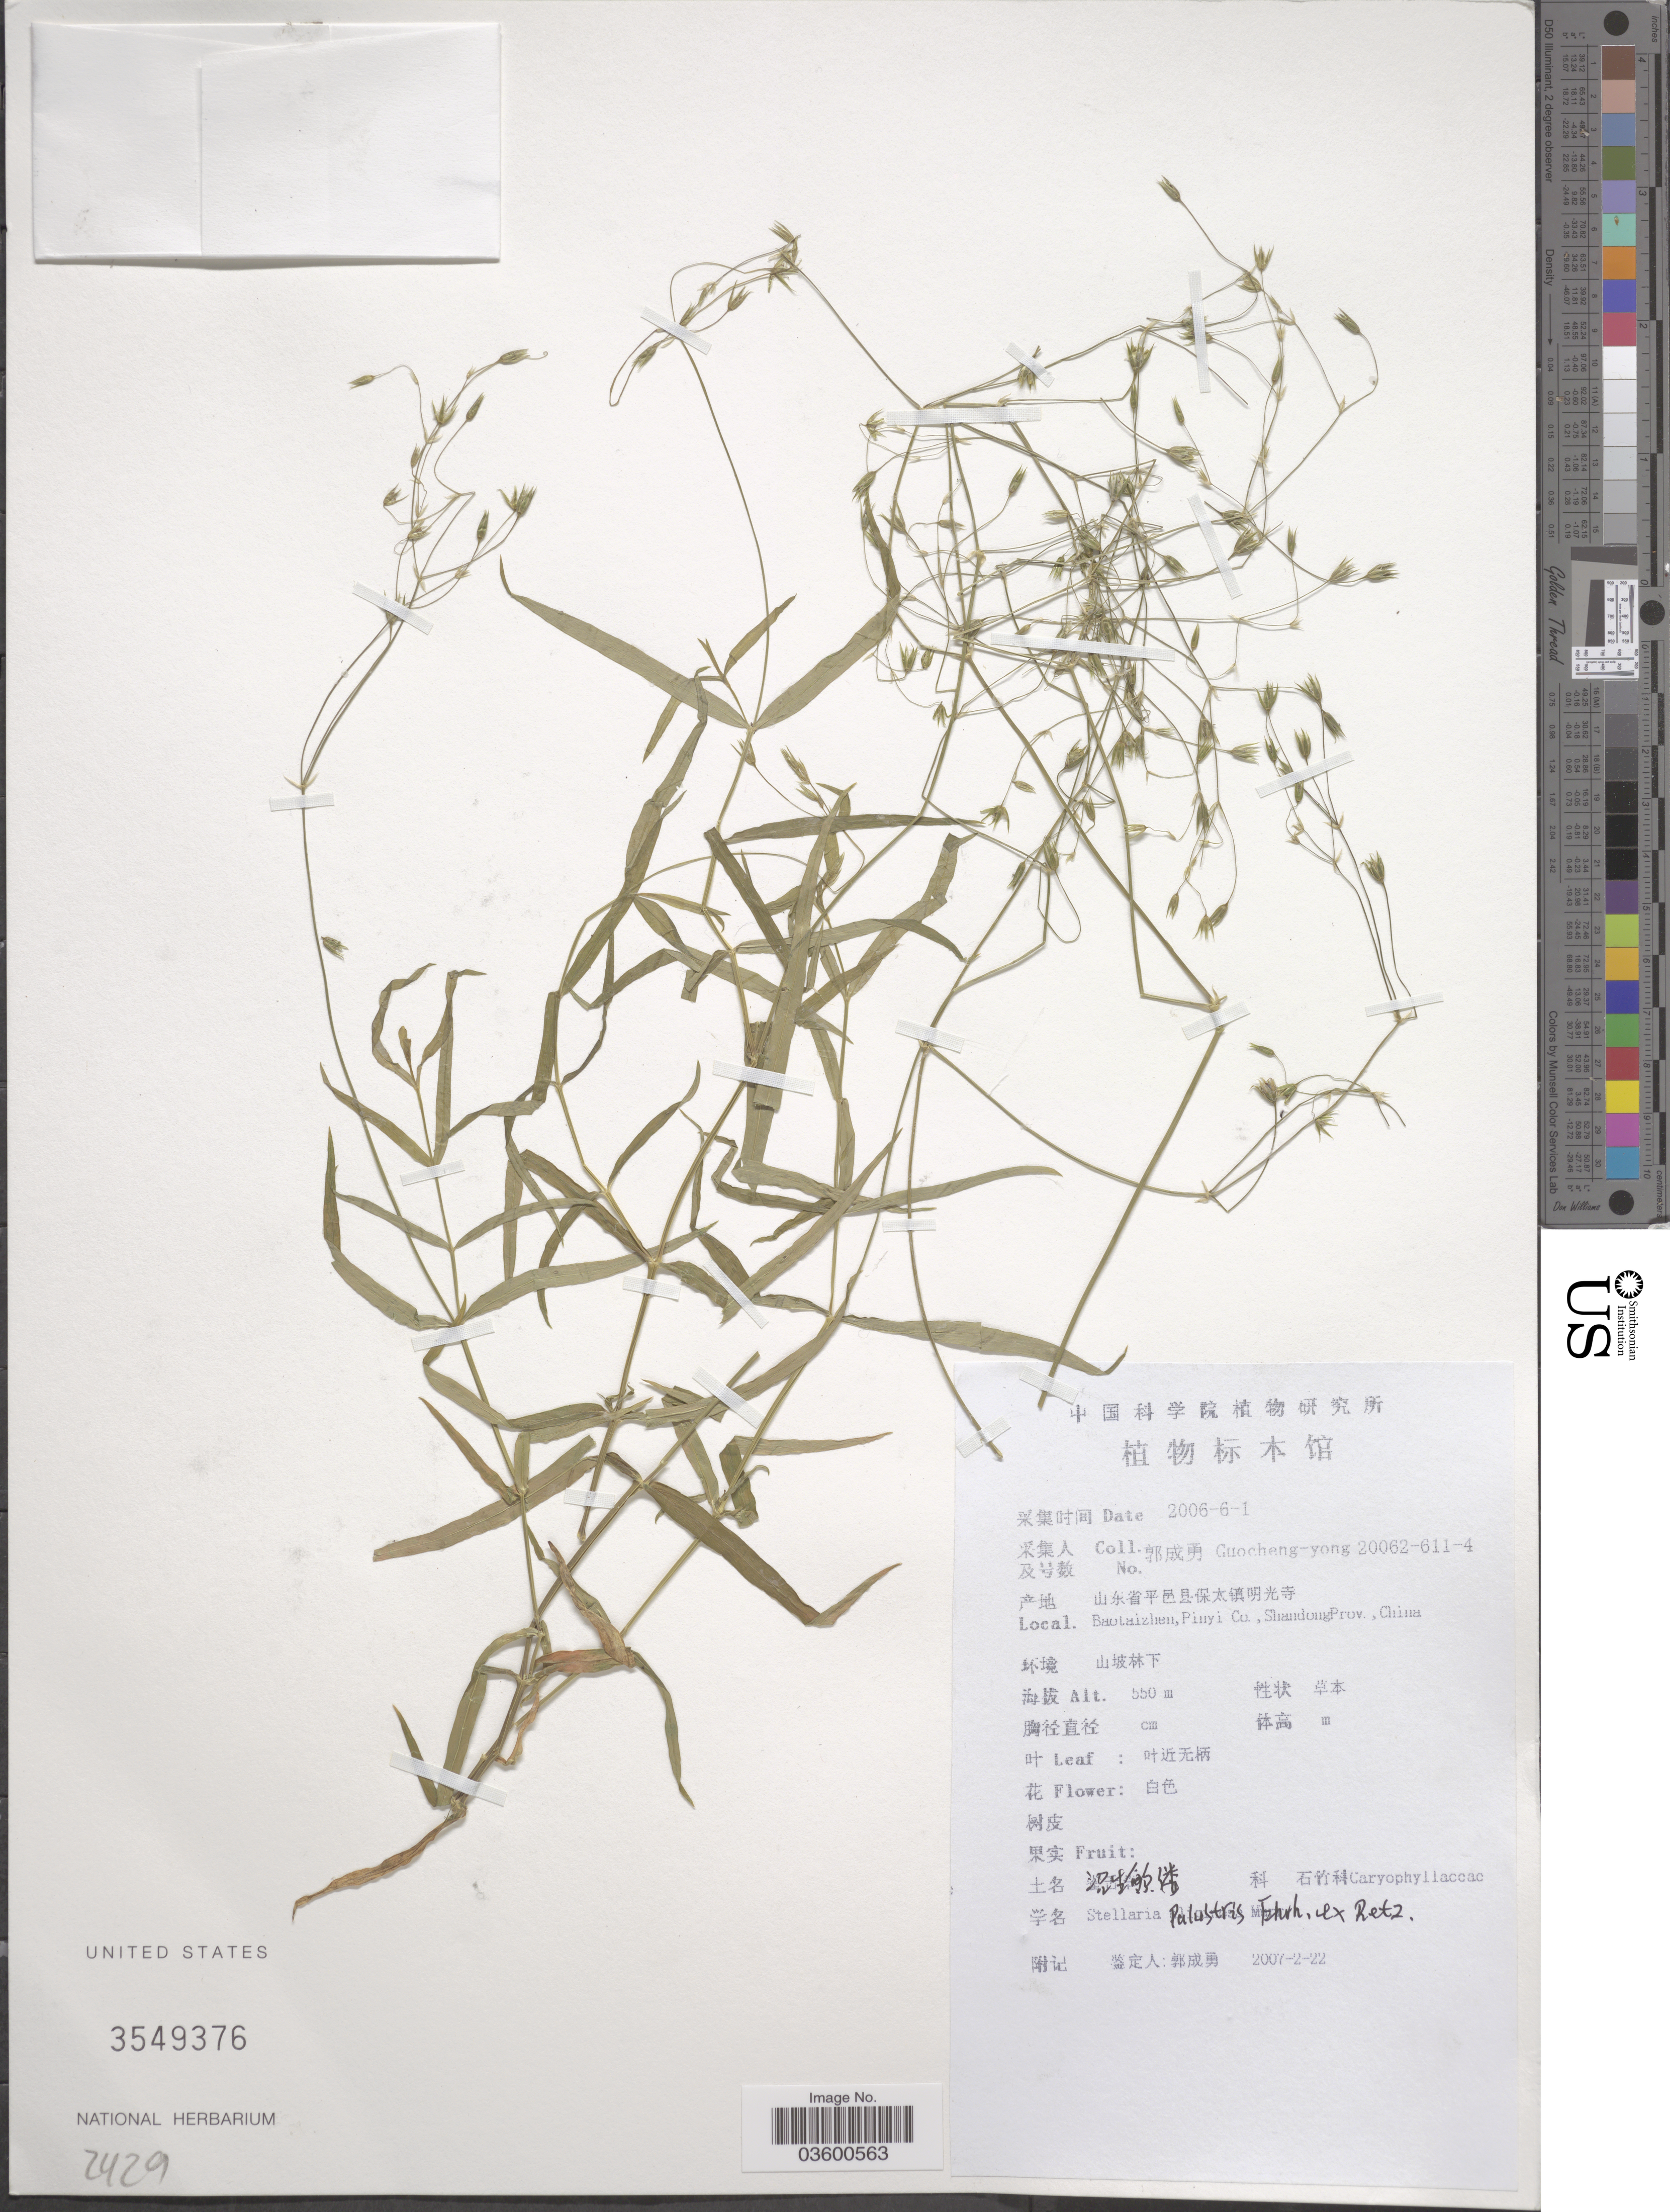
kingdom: Plantae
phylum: Tracheophyta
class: Magnoliopsida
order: Caryophyllales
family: Caryophyllaceae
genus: Stellaria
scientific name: Stellaria palustris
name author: Ehrh. ex Retz.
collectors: Guo cheng-yong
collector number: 20062-611-4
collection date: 2006-06-01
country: China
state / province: Shandong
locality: Baotaizhen, Pinyi Co., Shandong Prov.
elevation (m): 550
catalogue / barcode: US 3549376